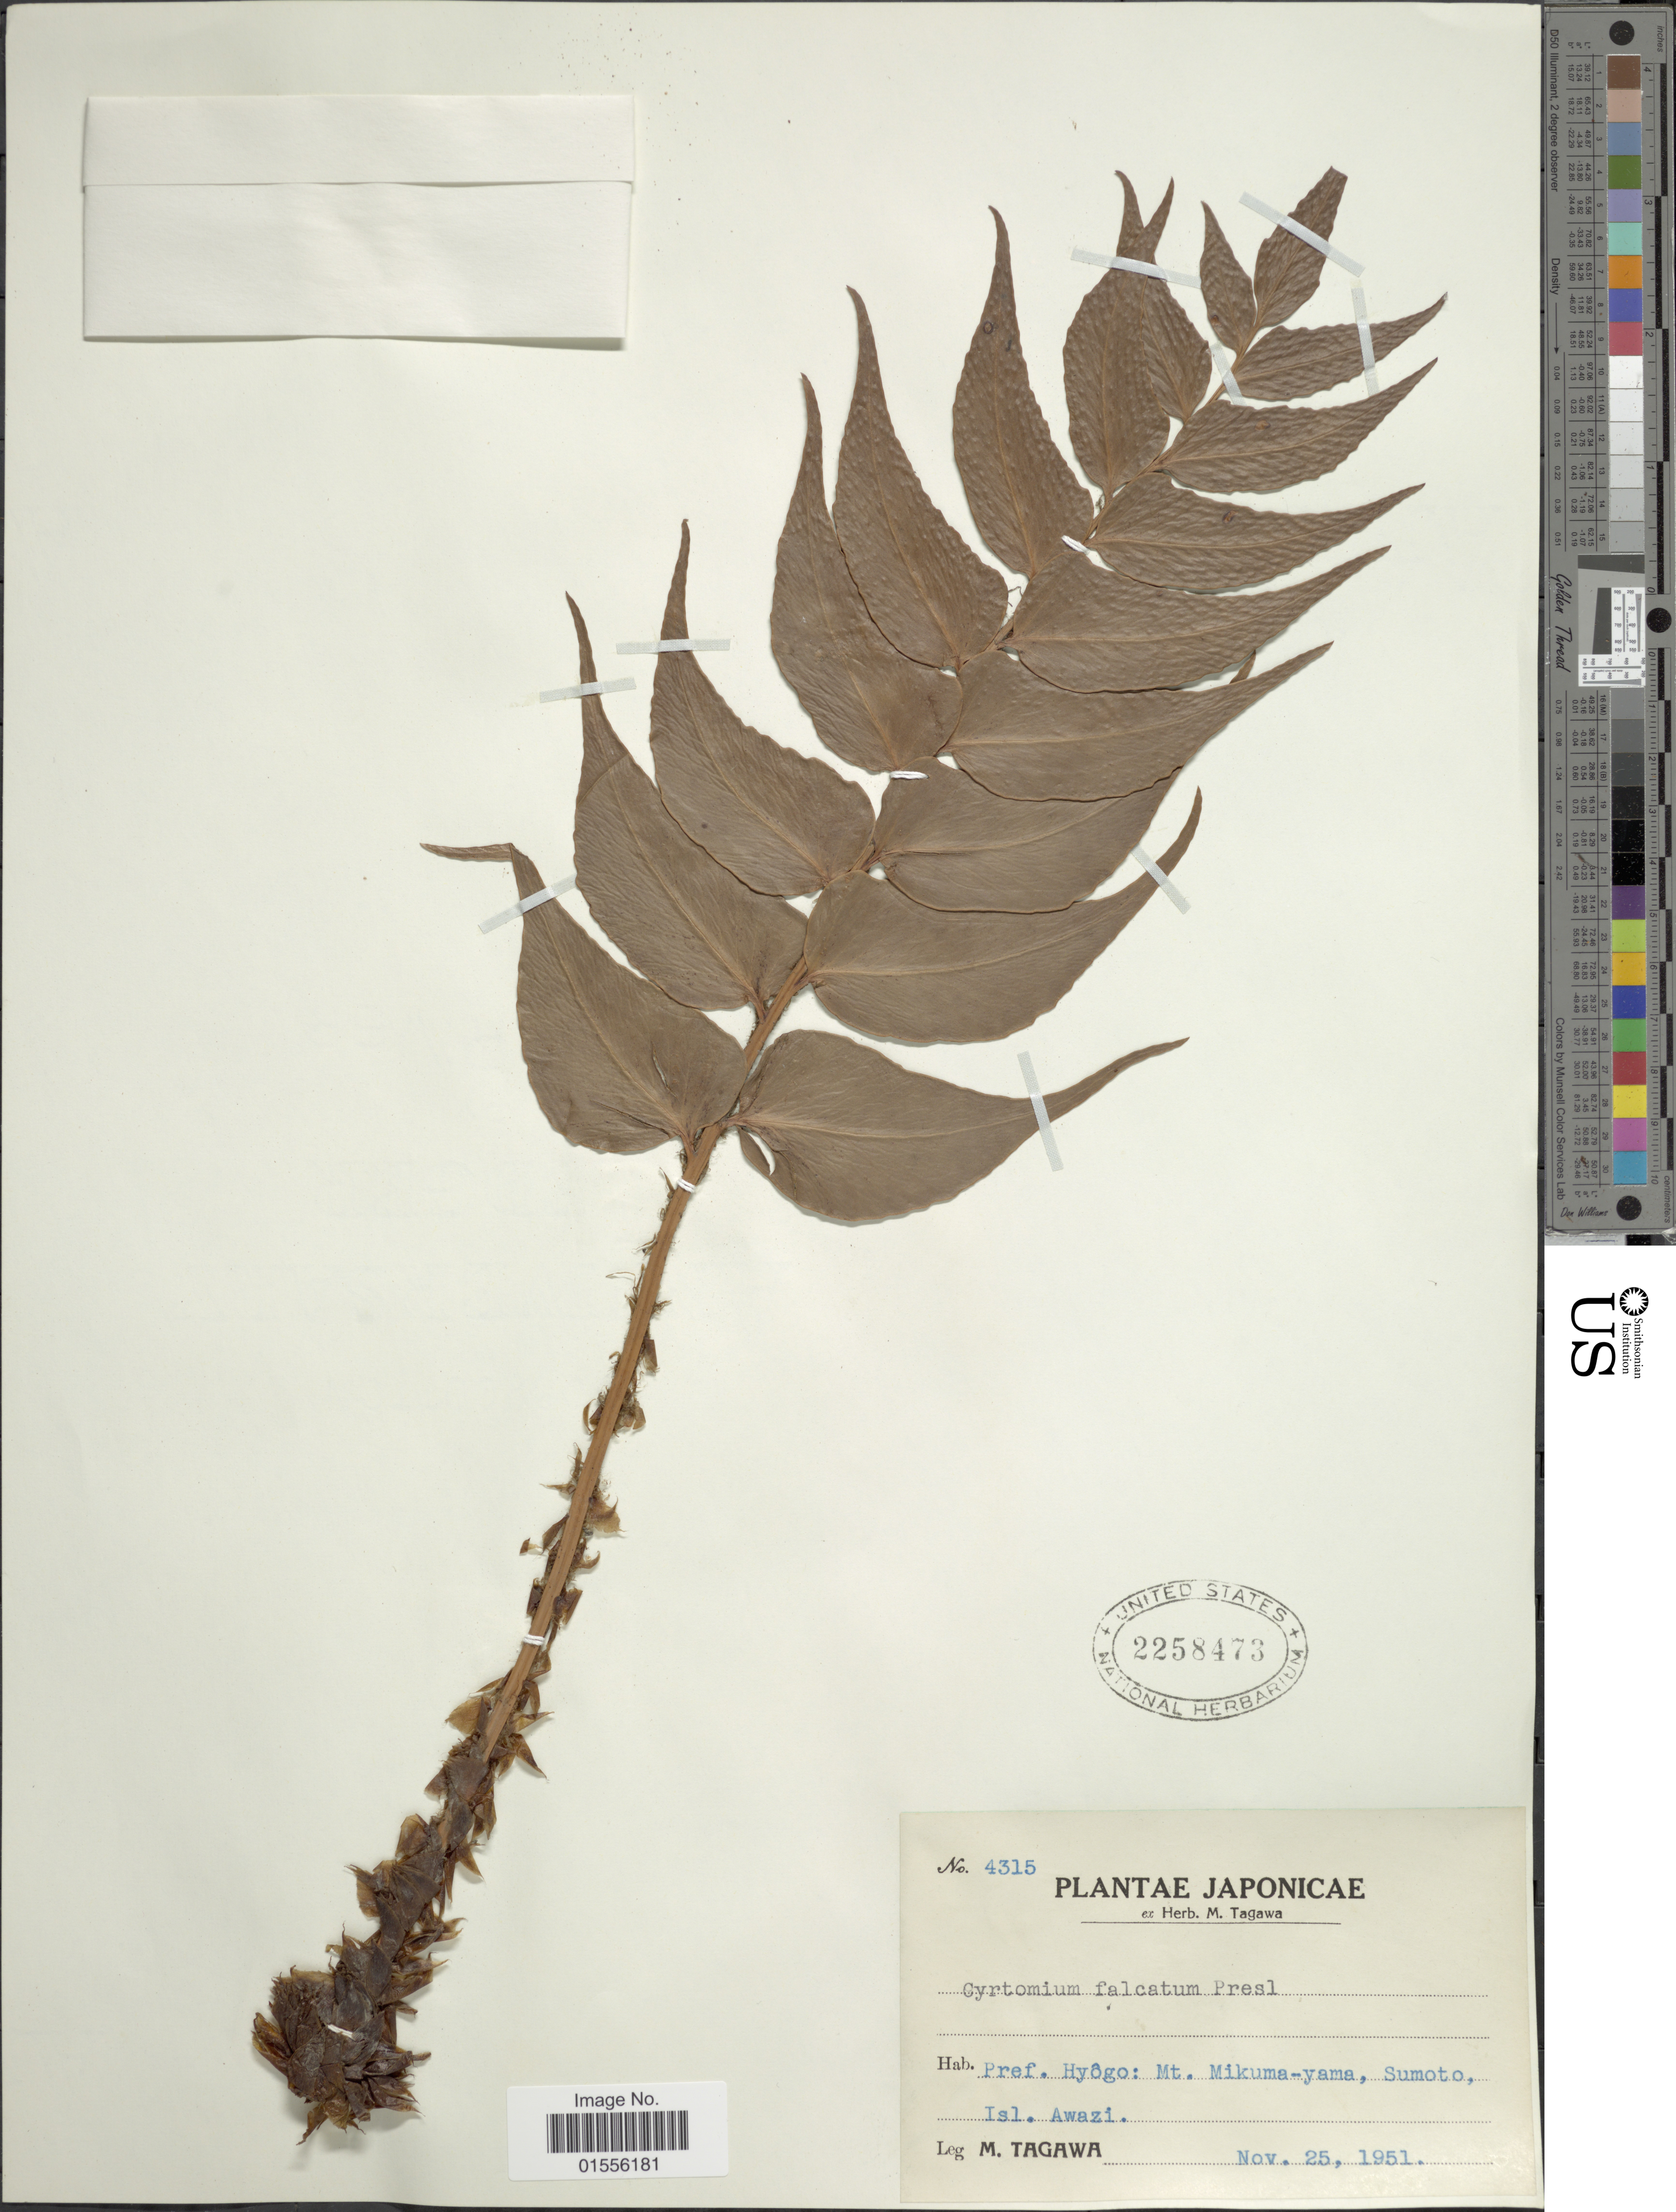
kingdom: Plantae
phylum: Tracheophyta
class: Polypodiopsida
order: Polypodiales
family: Dryopteridaceae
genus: Cyrtomium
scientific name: Cyrtomium falcatum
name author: (L. f.) C. Presl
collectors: M. Tagawa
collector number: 4315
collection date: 1951-11-25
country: Japan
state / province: Hyogo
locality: Pref. Hyôgo: Mt Mikuma-yama, Sumoto, Isl. Awazi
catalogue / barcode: US 2258473